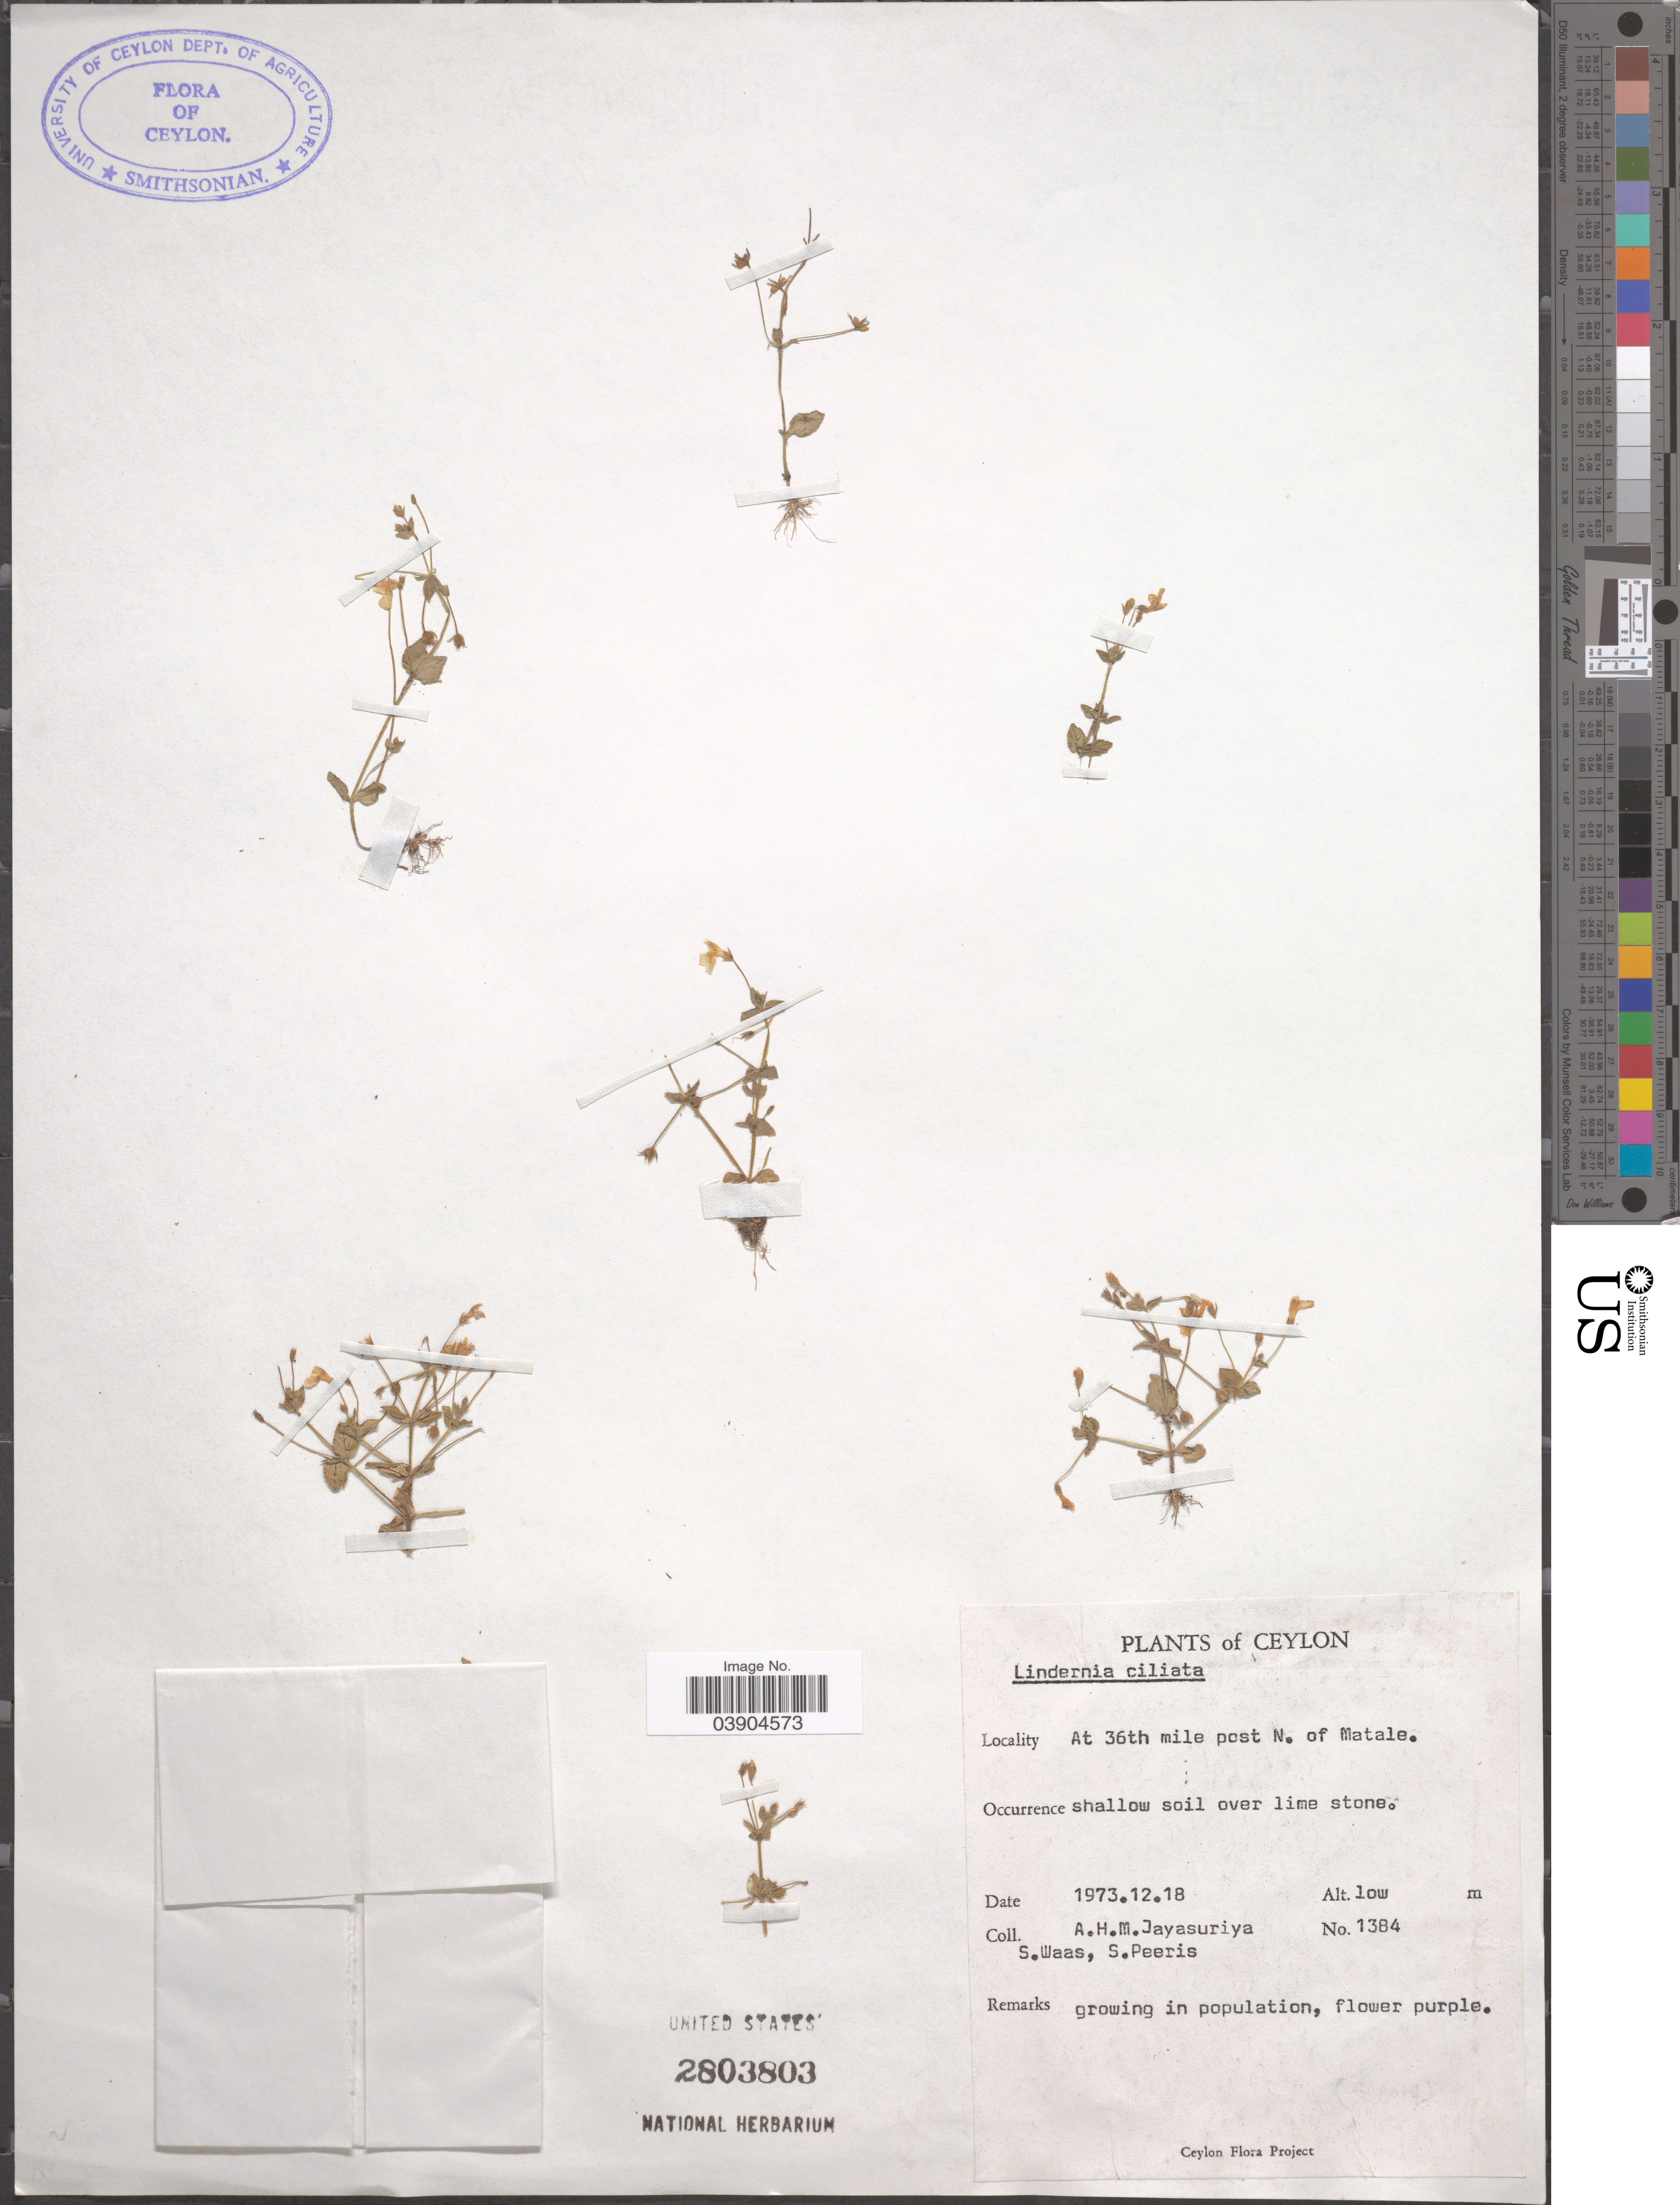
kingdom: Plantae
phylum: Tracheophyta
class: Magnoliopsida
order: Lamiales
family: Linderniaceae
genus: Lindernia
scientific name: Lindernia ciliata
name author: (Colsm.) Pennell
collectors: A. Jayasuriya, S. Waas & S. Peeris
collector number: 1384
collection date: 1973-12-18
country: Sri Lanka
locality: Ceylon. At 36th mile post N. of Matale.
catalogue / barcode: US 2803803